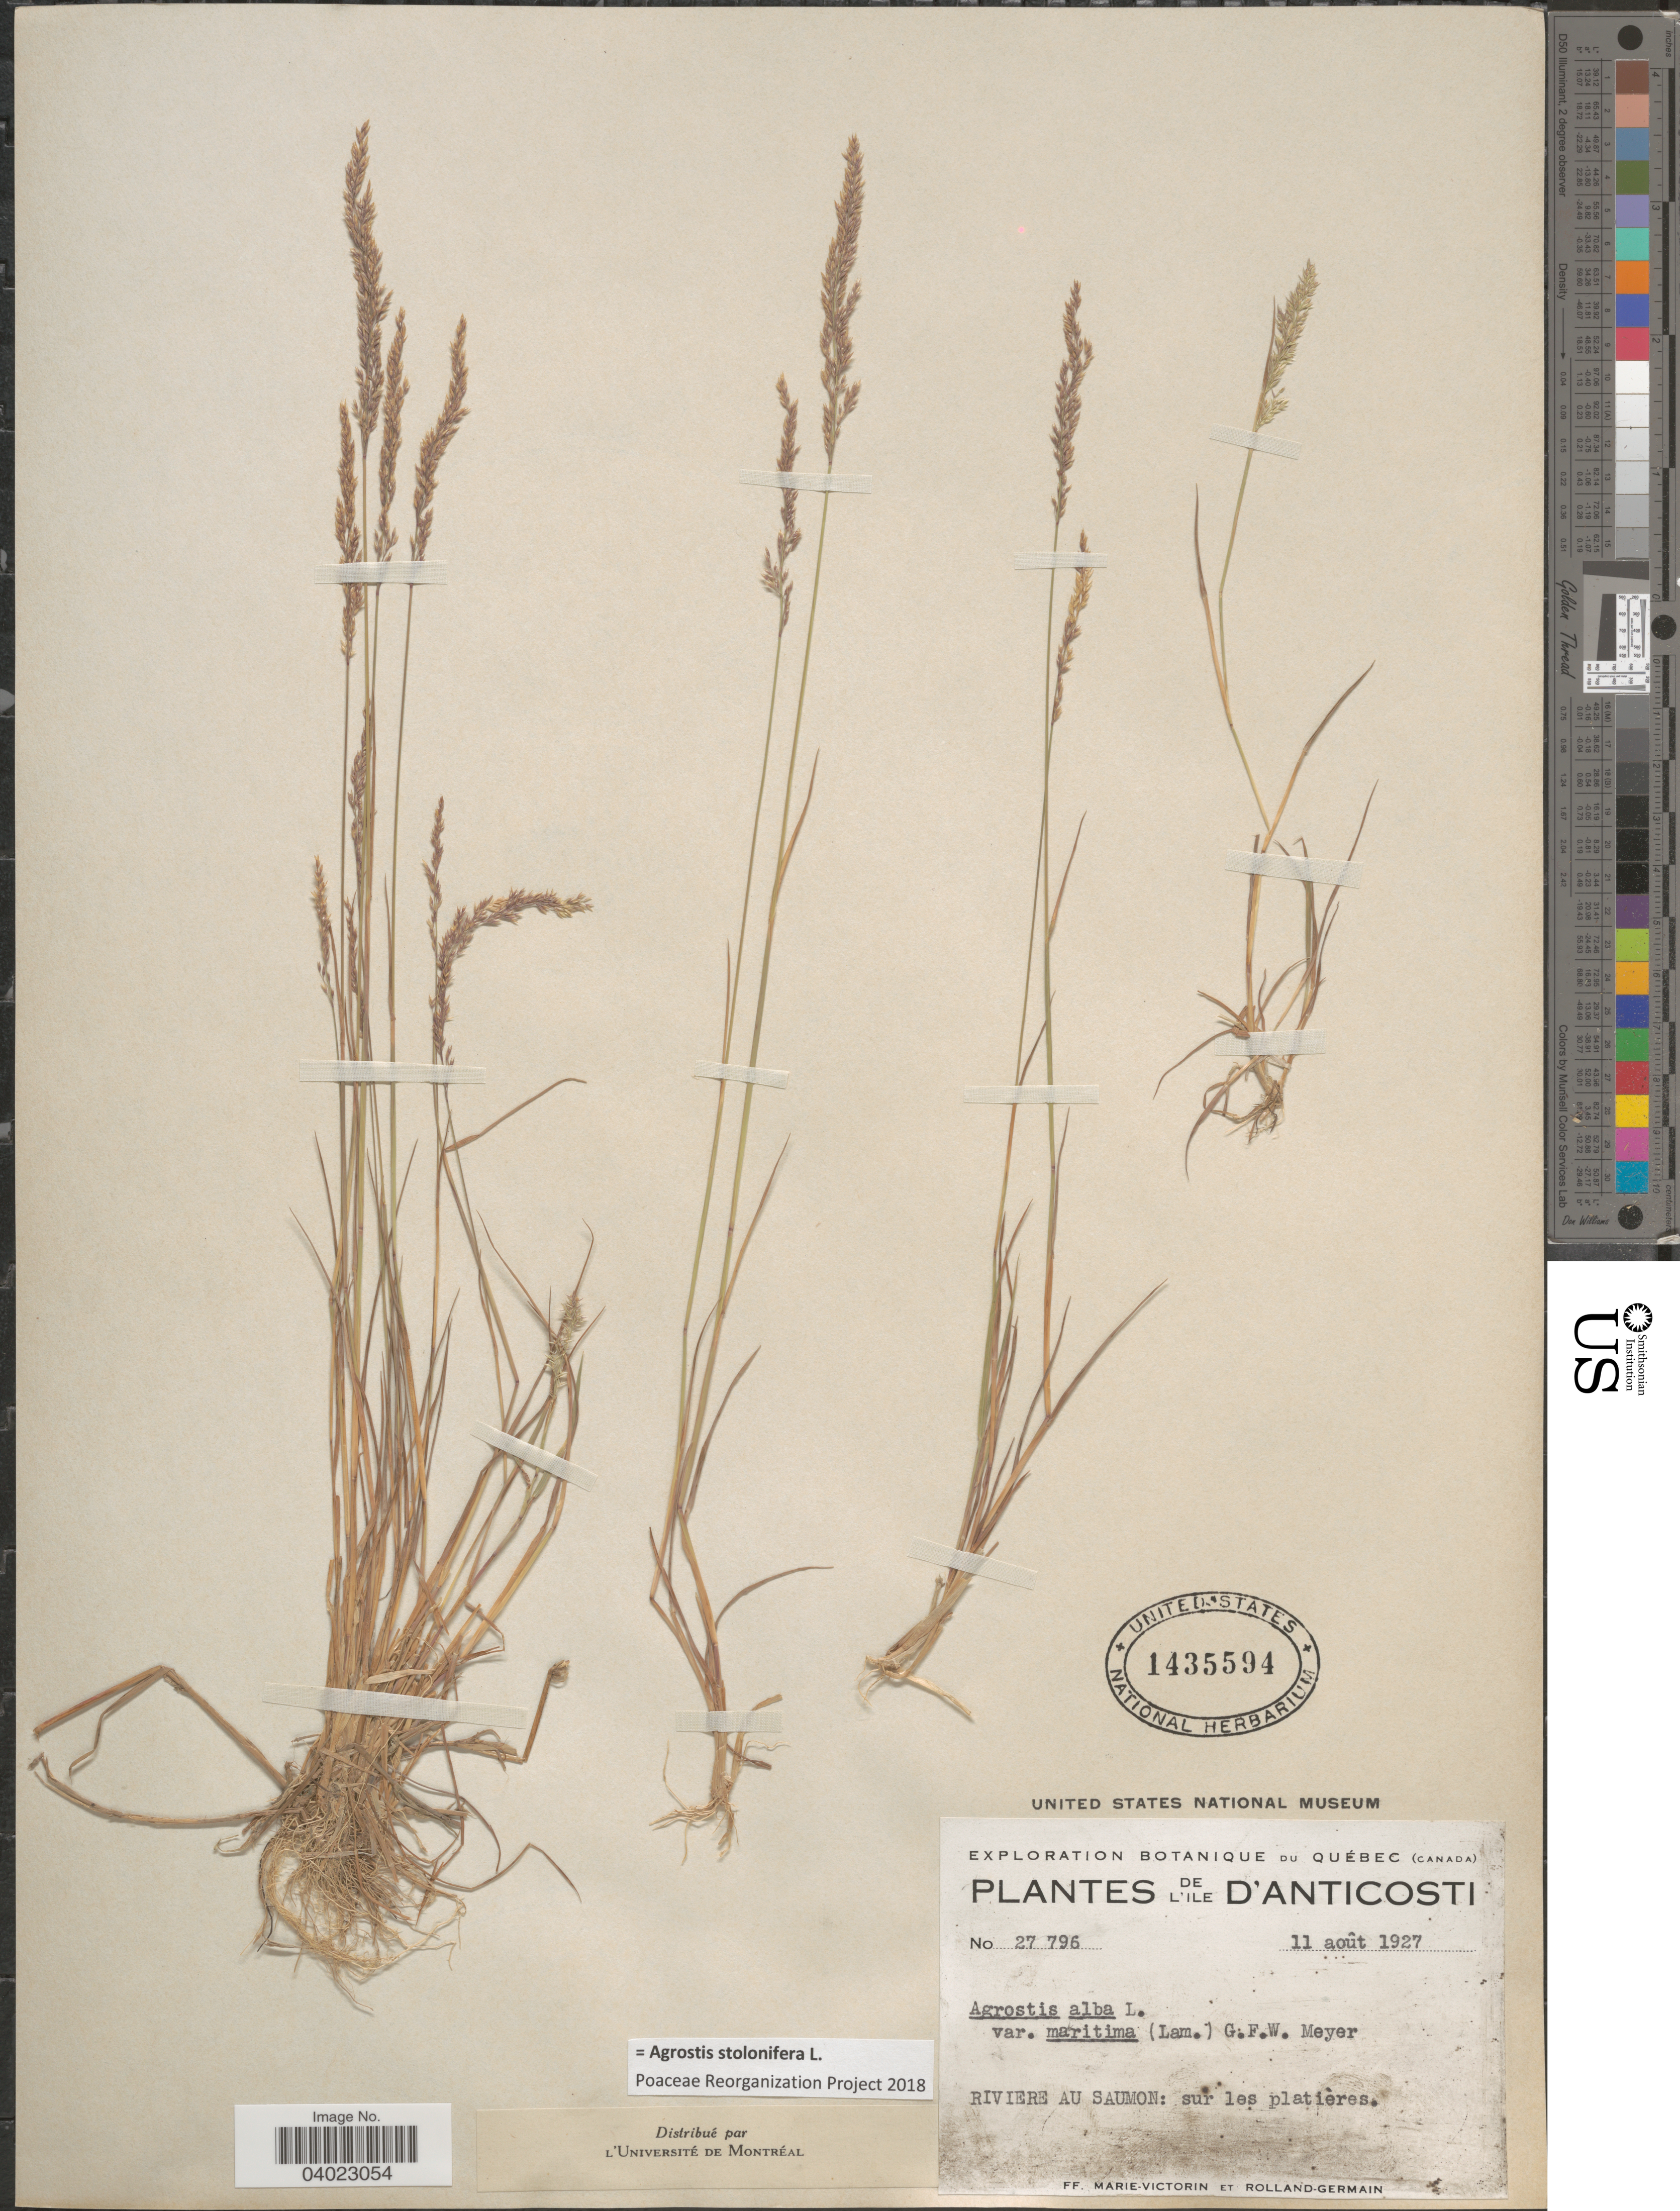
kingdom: Plantae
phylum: Tracheophyta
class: Liliopsida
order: Poales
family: Poaceae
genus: Agrostis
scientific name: Agrostis stolonifera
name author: L.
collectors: F. Marie-Victorin & Rolland-Germain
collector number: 27796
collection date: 1927-08-11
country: Canada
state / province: Quebec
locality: L'ile D'Anticosti. Riviere Au Saumon: sur les platières.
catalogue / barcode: US 1435594